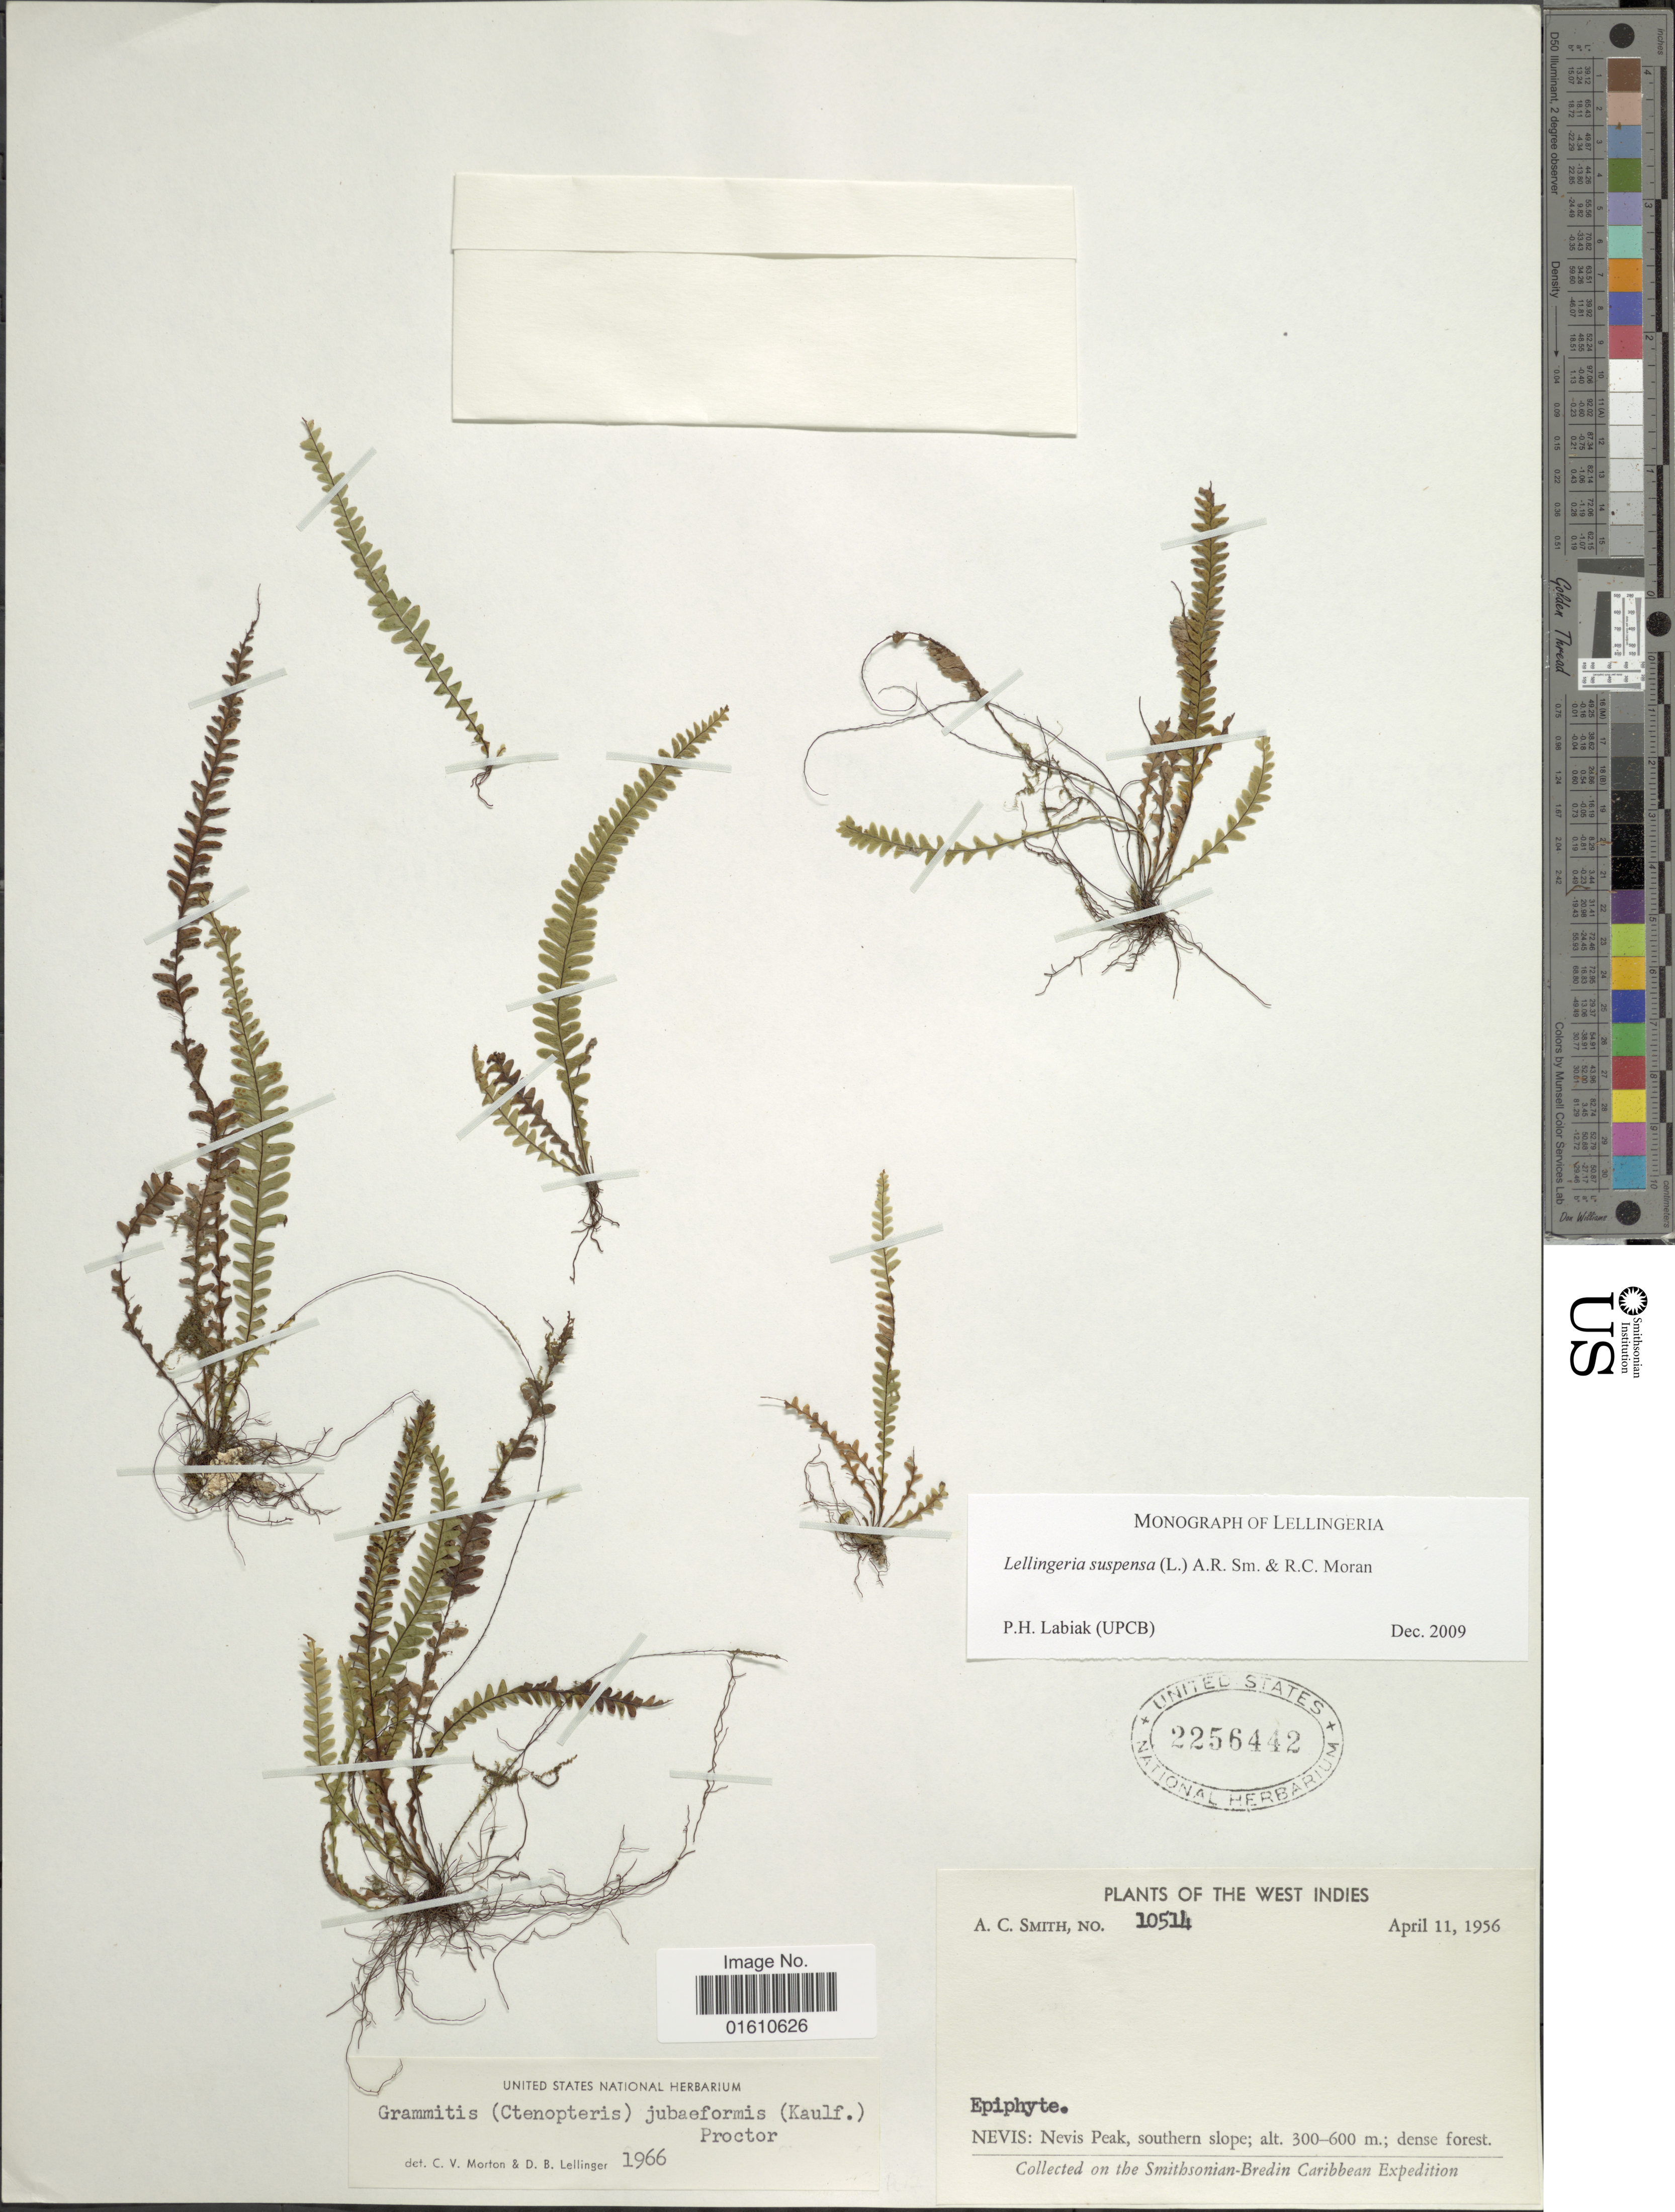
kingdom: Plantae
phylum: Tracheophyta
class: Polypodiopsida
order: Polypodiales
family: Polypodiaceae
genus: Lellingeria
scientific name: Lellingeria suspensa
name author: (L.) A.R. Sm. & R.C. Moran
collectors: A. C. Smith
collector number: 1054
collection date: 1956-04-11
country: St. Christopher-Nevis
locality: West Indies, Nevis: Nevis Peak, southern slope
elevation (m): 300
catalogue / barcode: US 2256442